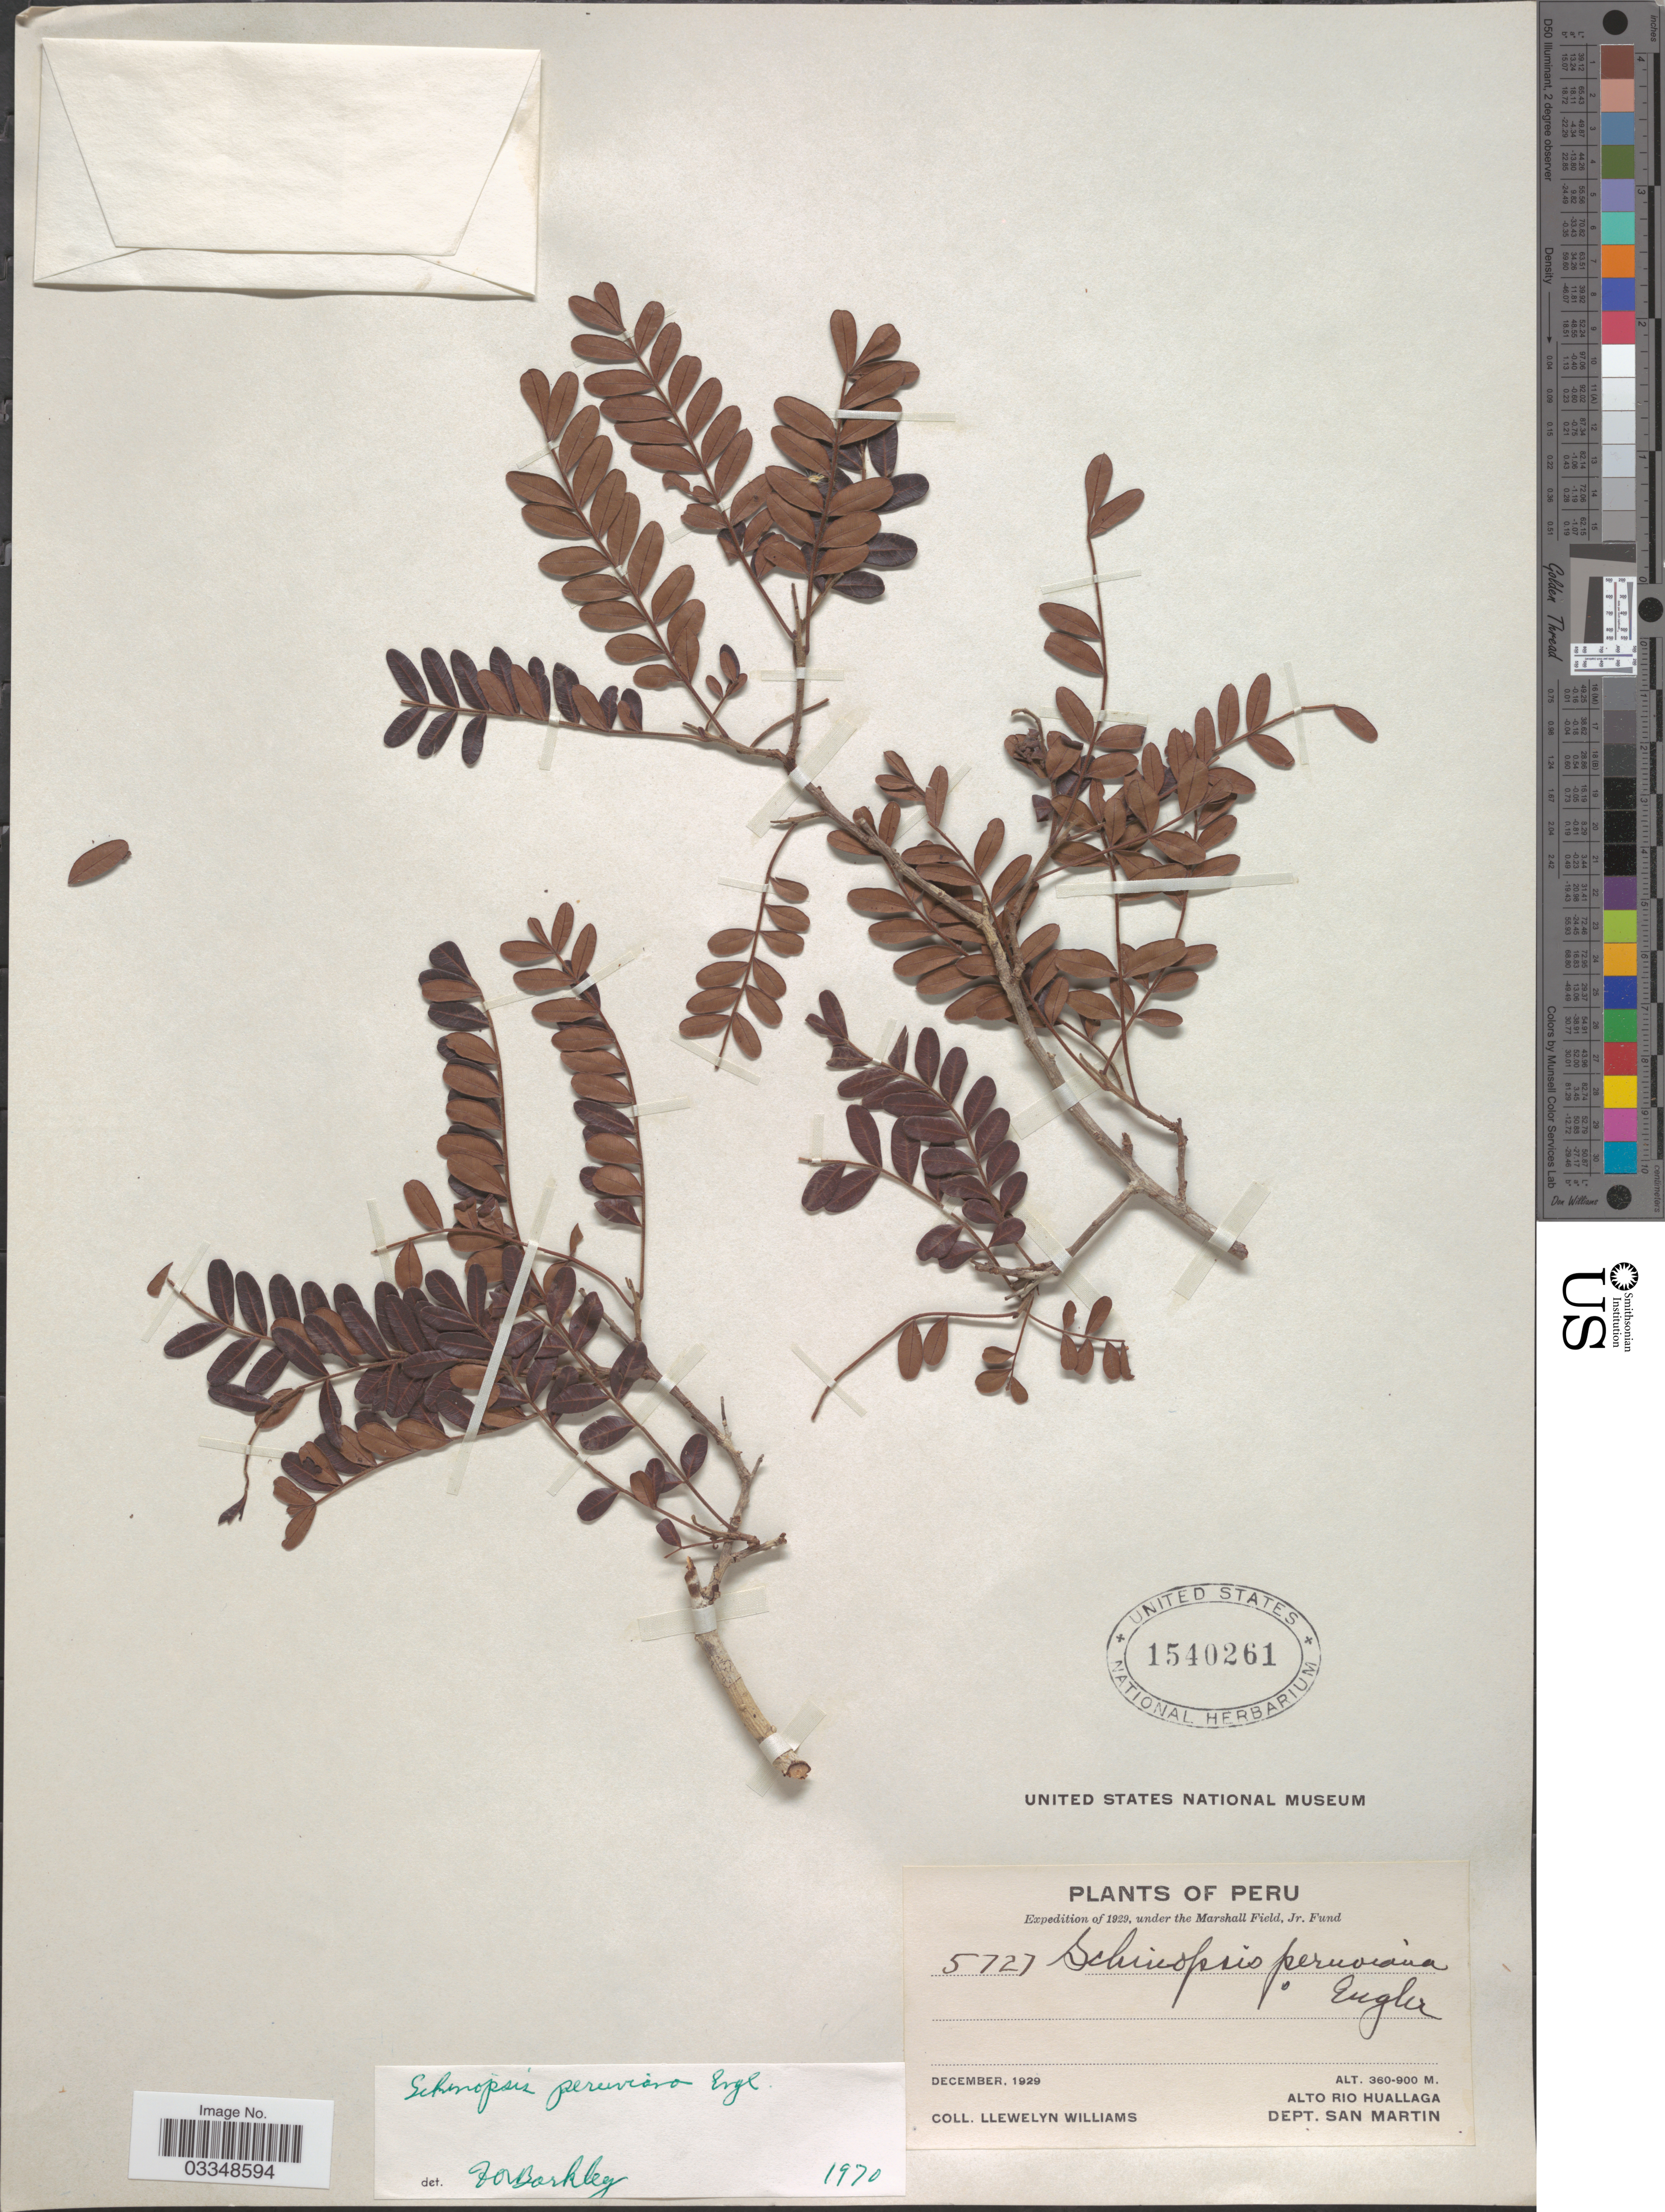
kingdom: Plantae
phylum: Tracheophyta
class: Magnoliopsida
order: Sapindales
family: Anacardiaceae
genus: Schinopsis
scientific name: Schinopsis peruviana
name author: Engl.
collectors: Ll. Williams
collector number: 5727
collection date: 1929-12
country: Peru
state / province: San Martín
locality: Alto Rio Huallaga, Dept. San Martin.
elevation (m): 360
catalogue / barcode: US 1540261